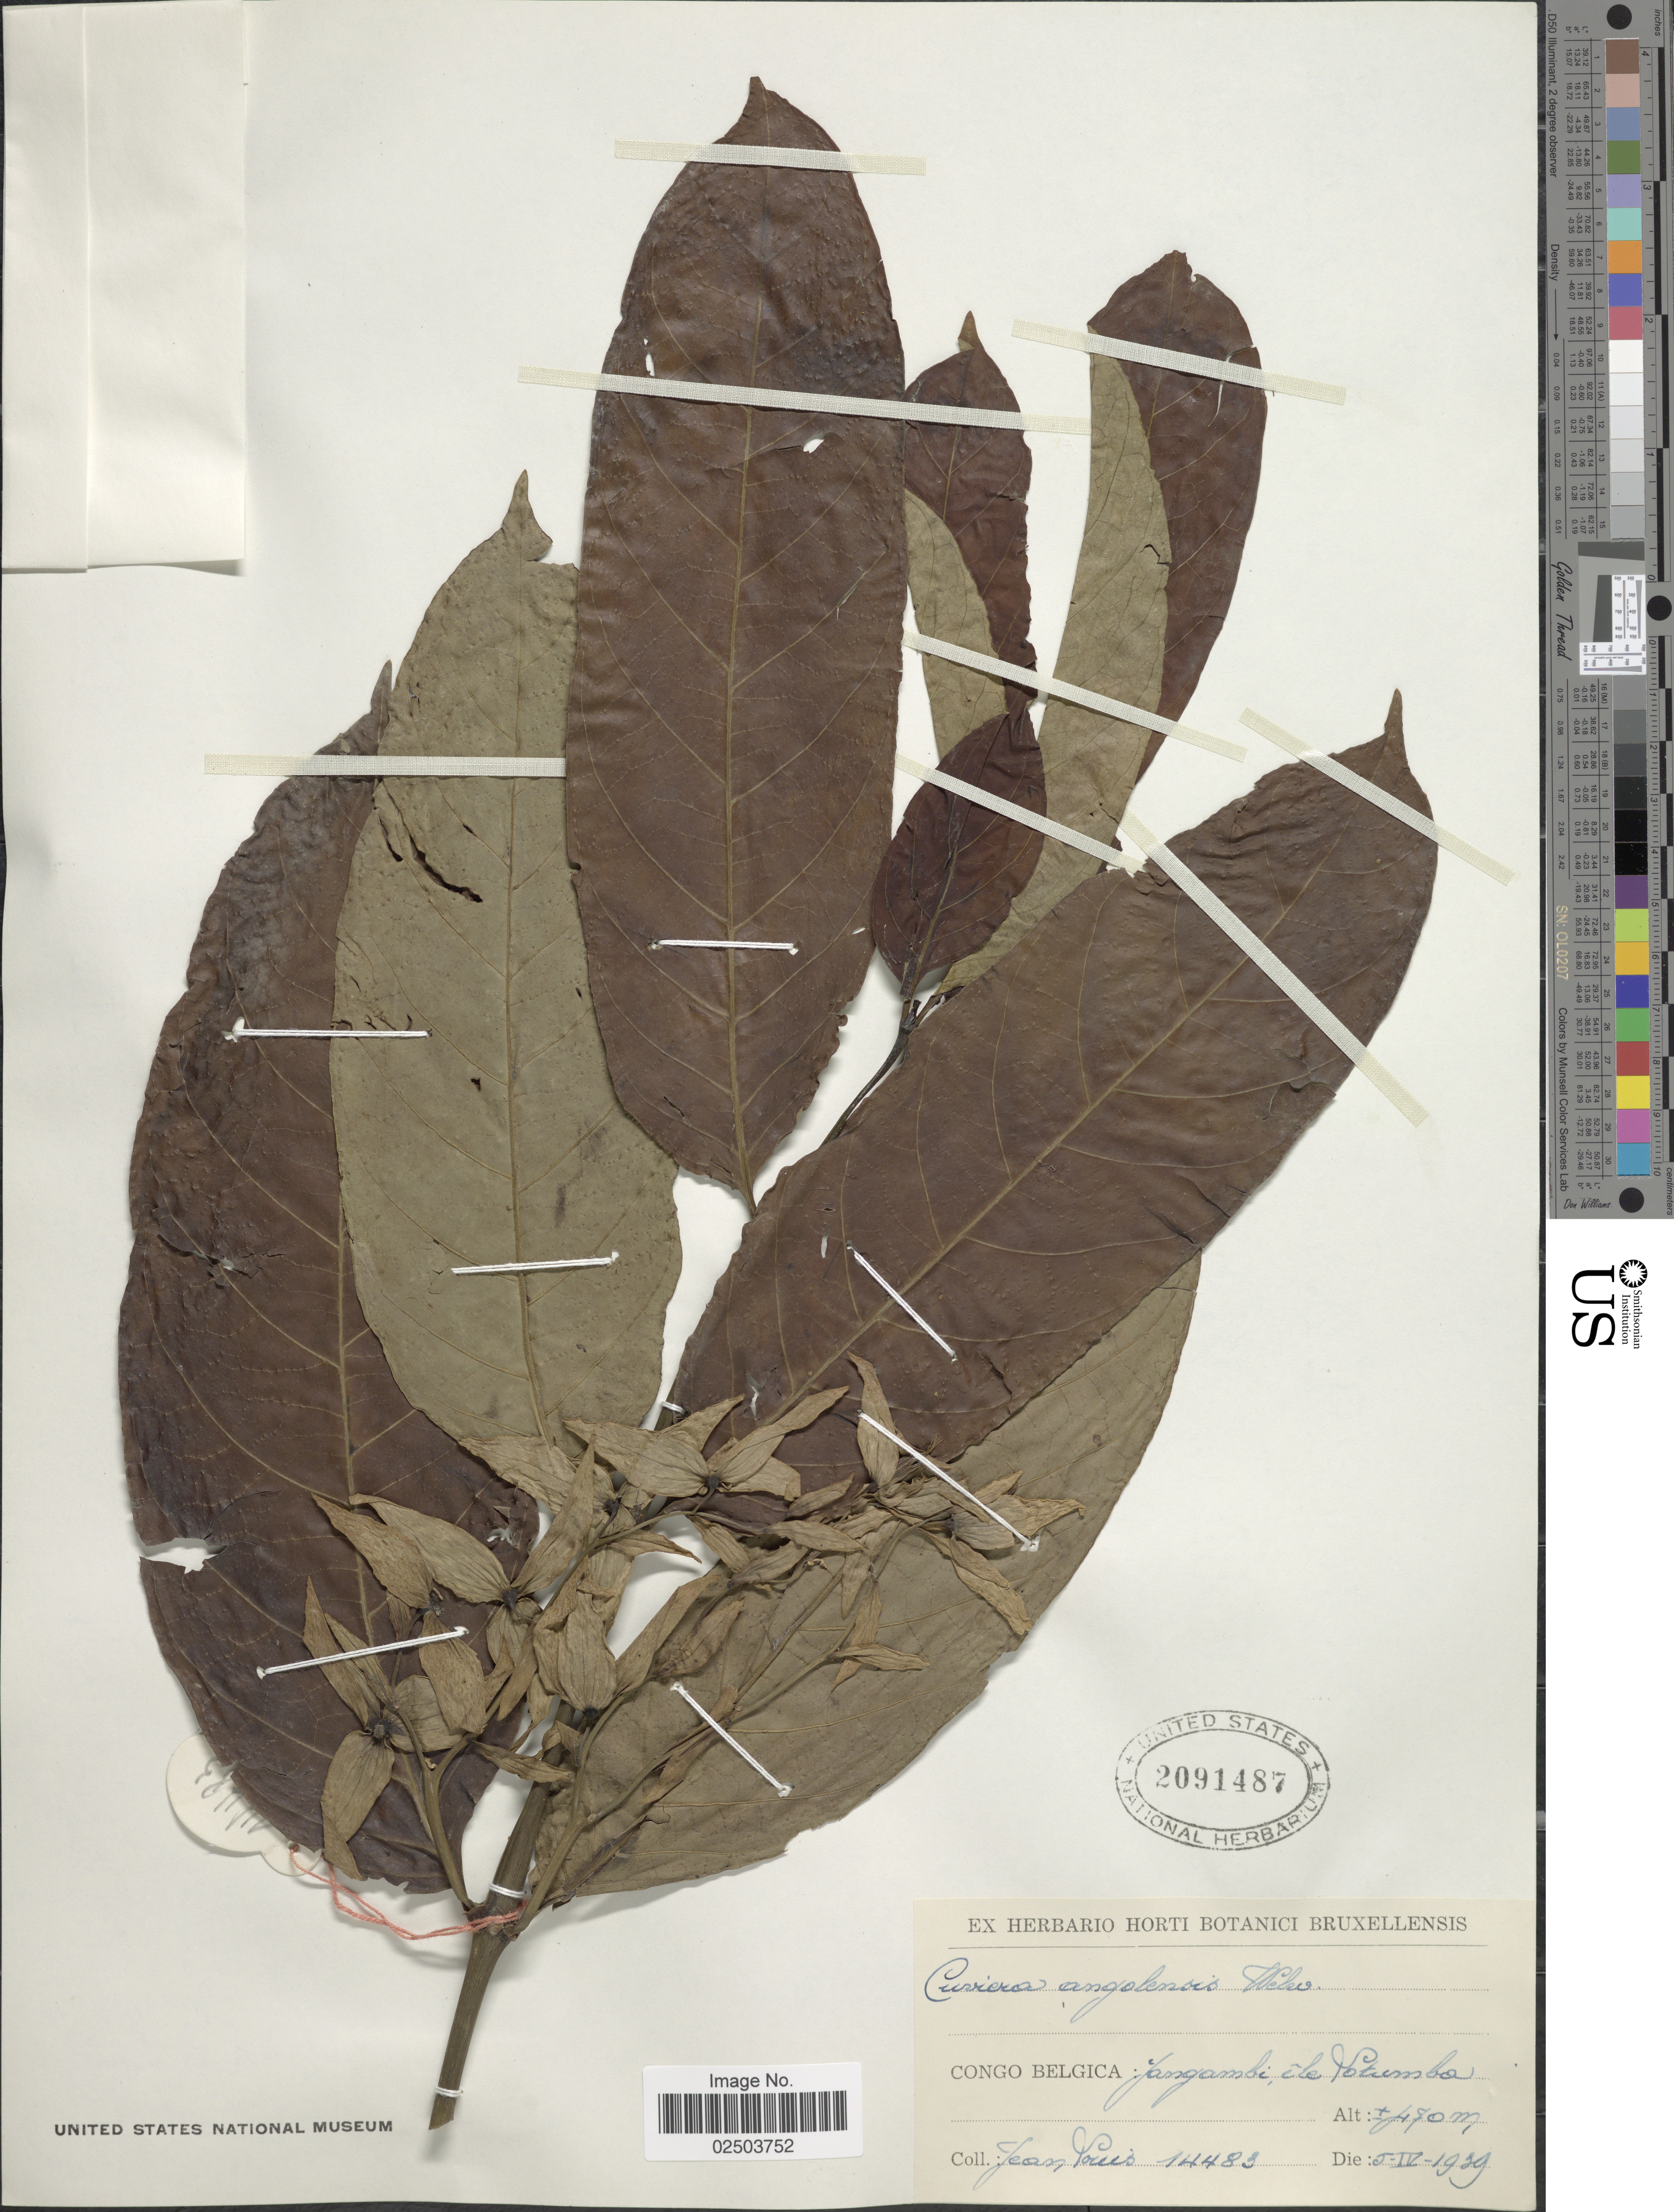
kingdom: Plantae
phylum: Tracheophyta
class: Magnoliopsida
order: Gentianales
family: Rubiaceae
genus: Cuviera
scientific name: Cuviera angolensis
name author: Welw. ex K. Schum.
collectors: J. Louis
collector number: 14483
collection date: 1939-04-05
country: Congo, Democratic Republic of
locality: Congo Belgica: Yangambi, ile Lotumba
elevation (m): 470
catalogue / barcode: US 2091487